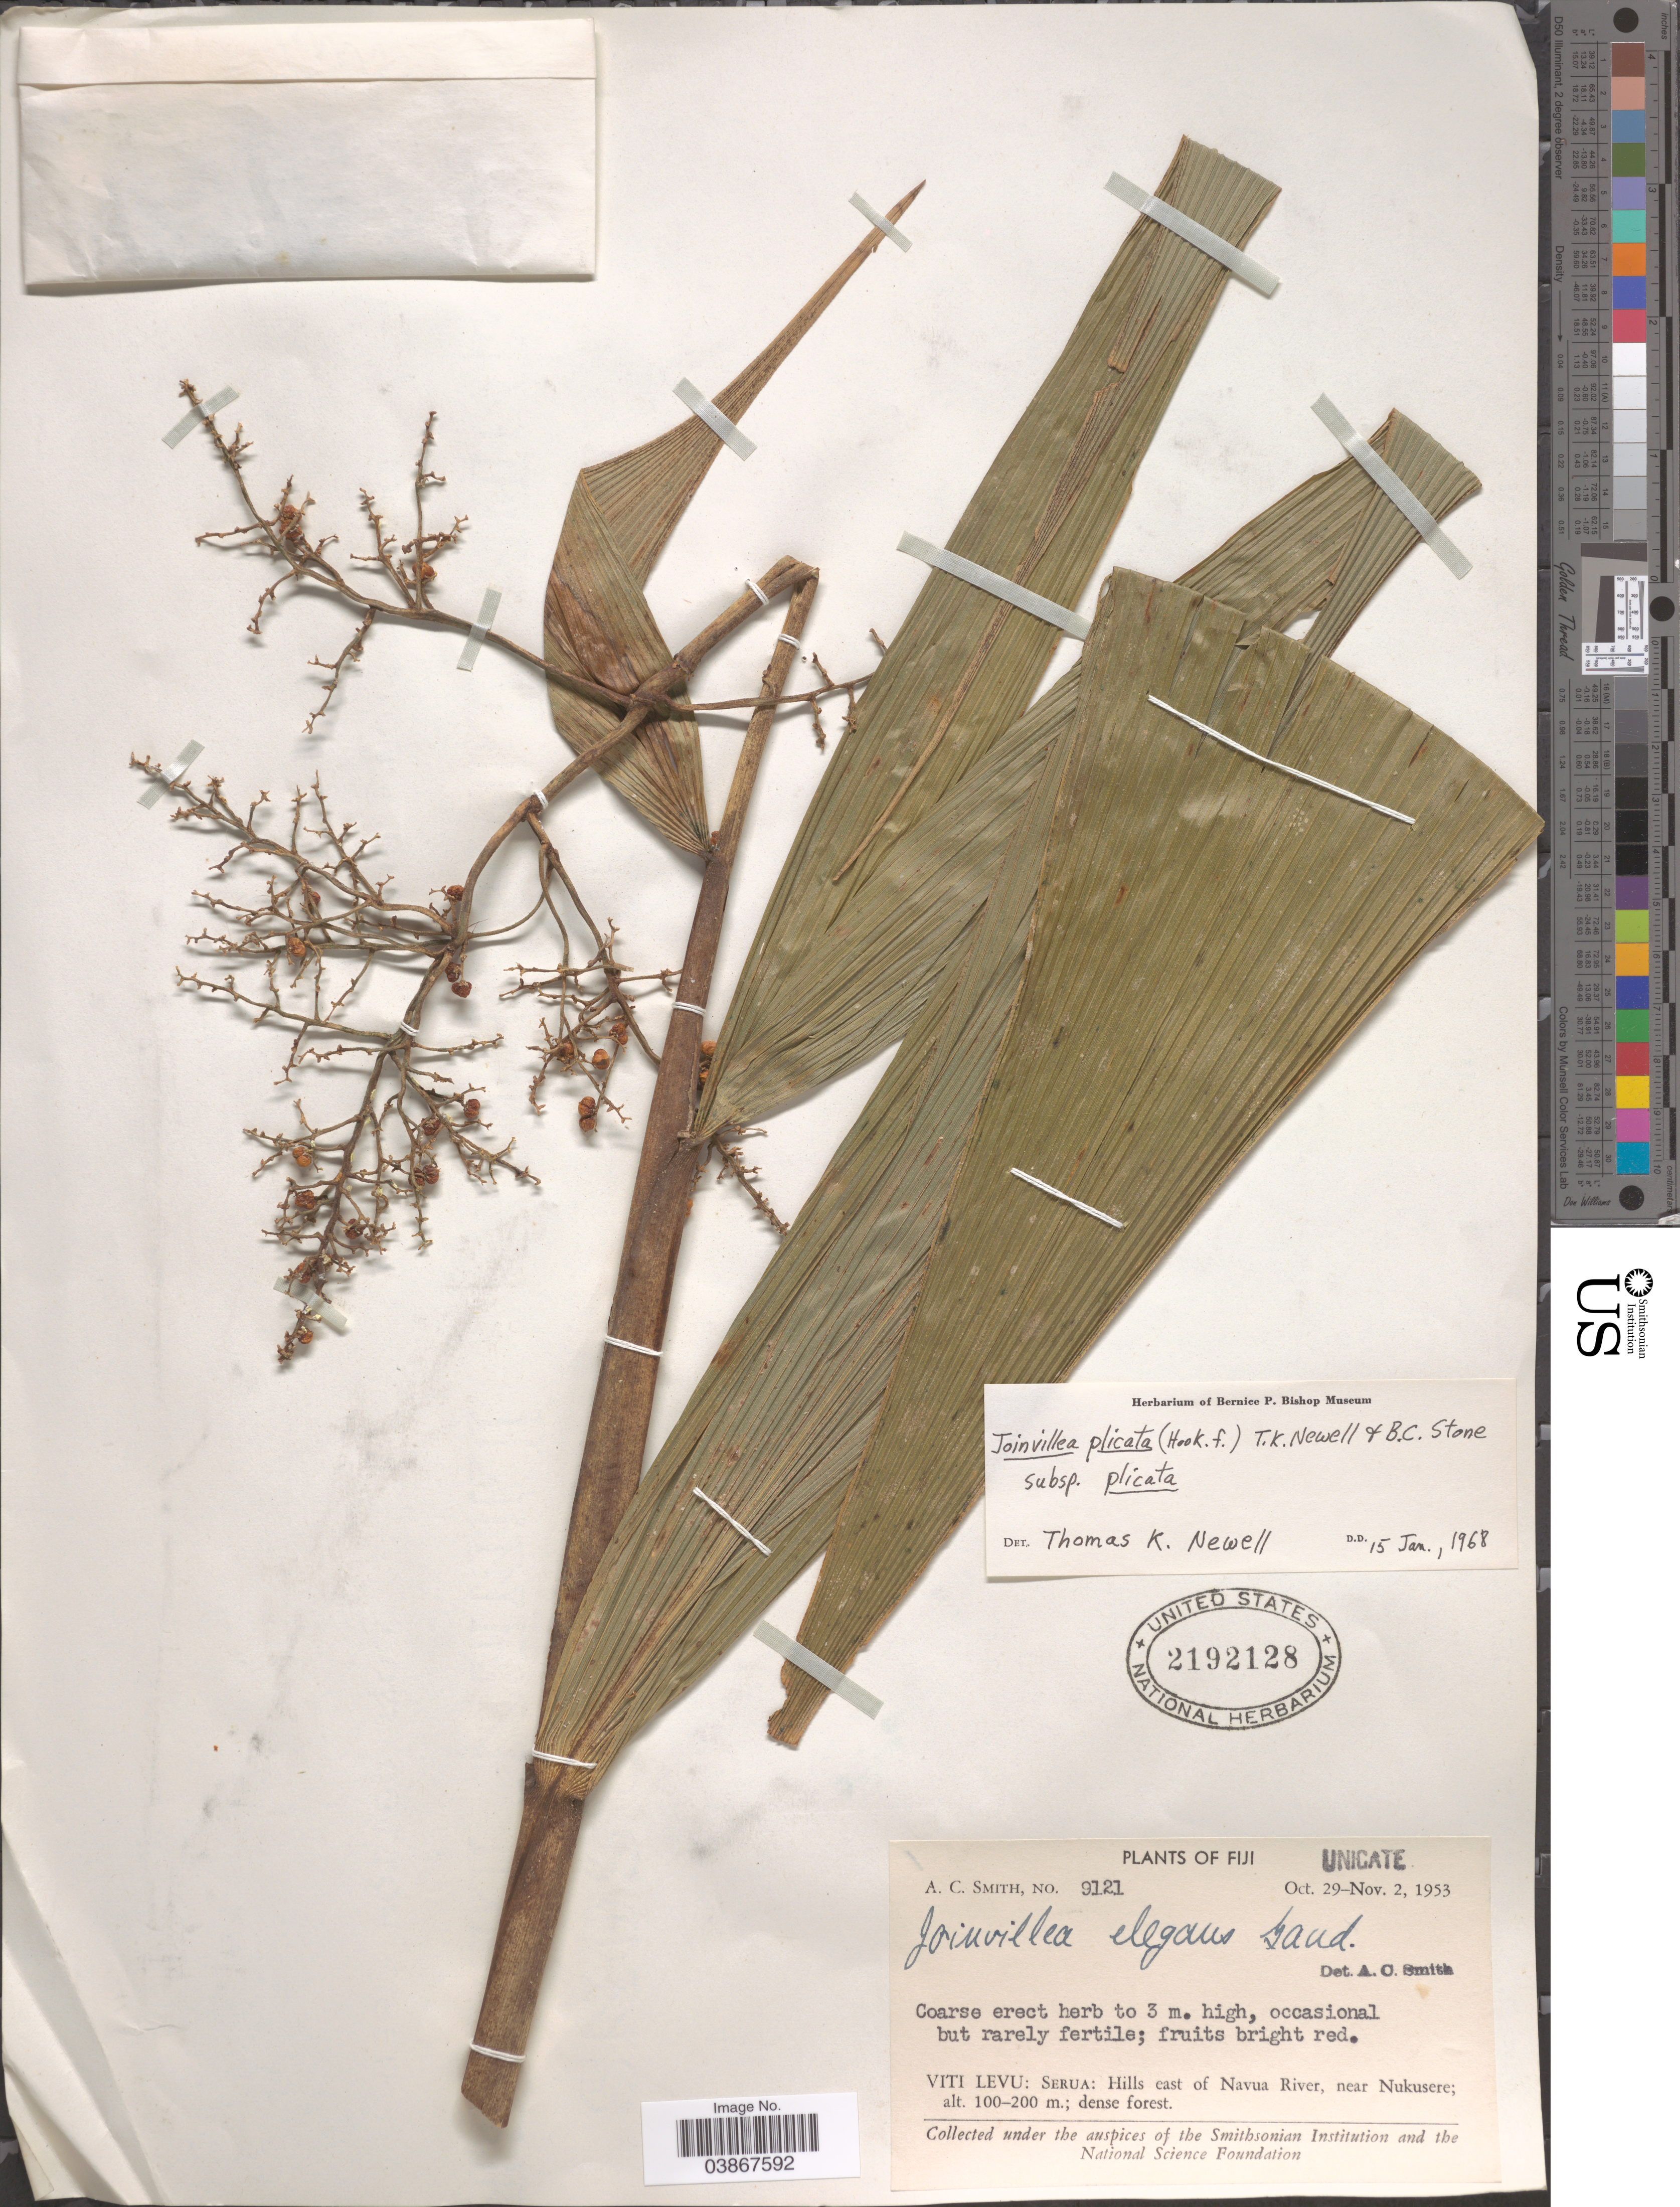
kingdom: Plantae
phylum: Tracheophyta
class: Liliopsida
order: Poales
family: Joinvilleaceae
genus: Joinvillea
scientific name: Joinvillea plicata subsp. plicata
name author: (Hook. f.) Newell & B.C. Stone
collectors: A. C. Smith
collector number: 9121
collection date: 1953-10-29/1953-11-02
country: Fiji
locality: Viti Levu: Serua: Hills east of Navua River, near Nukusere.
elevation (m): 100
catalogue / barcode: US 2192128